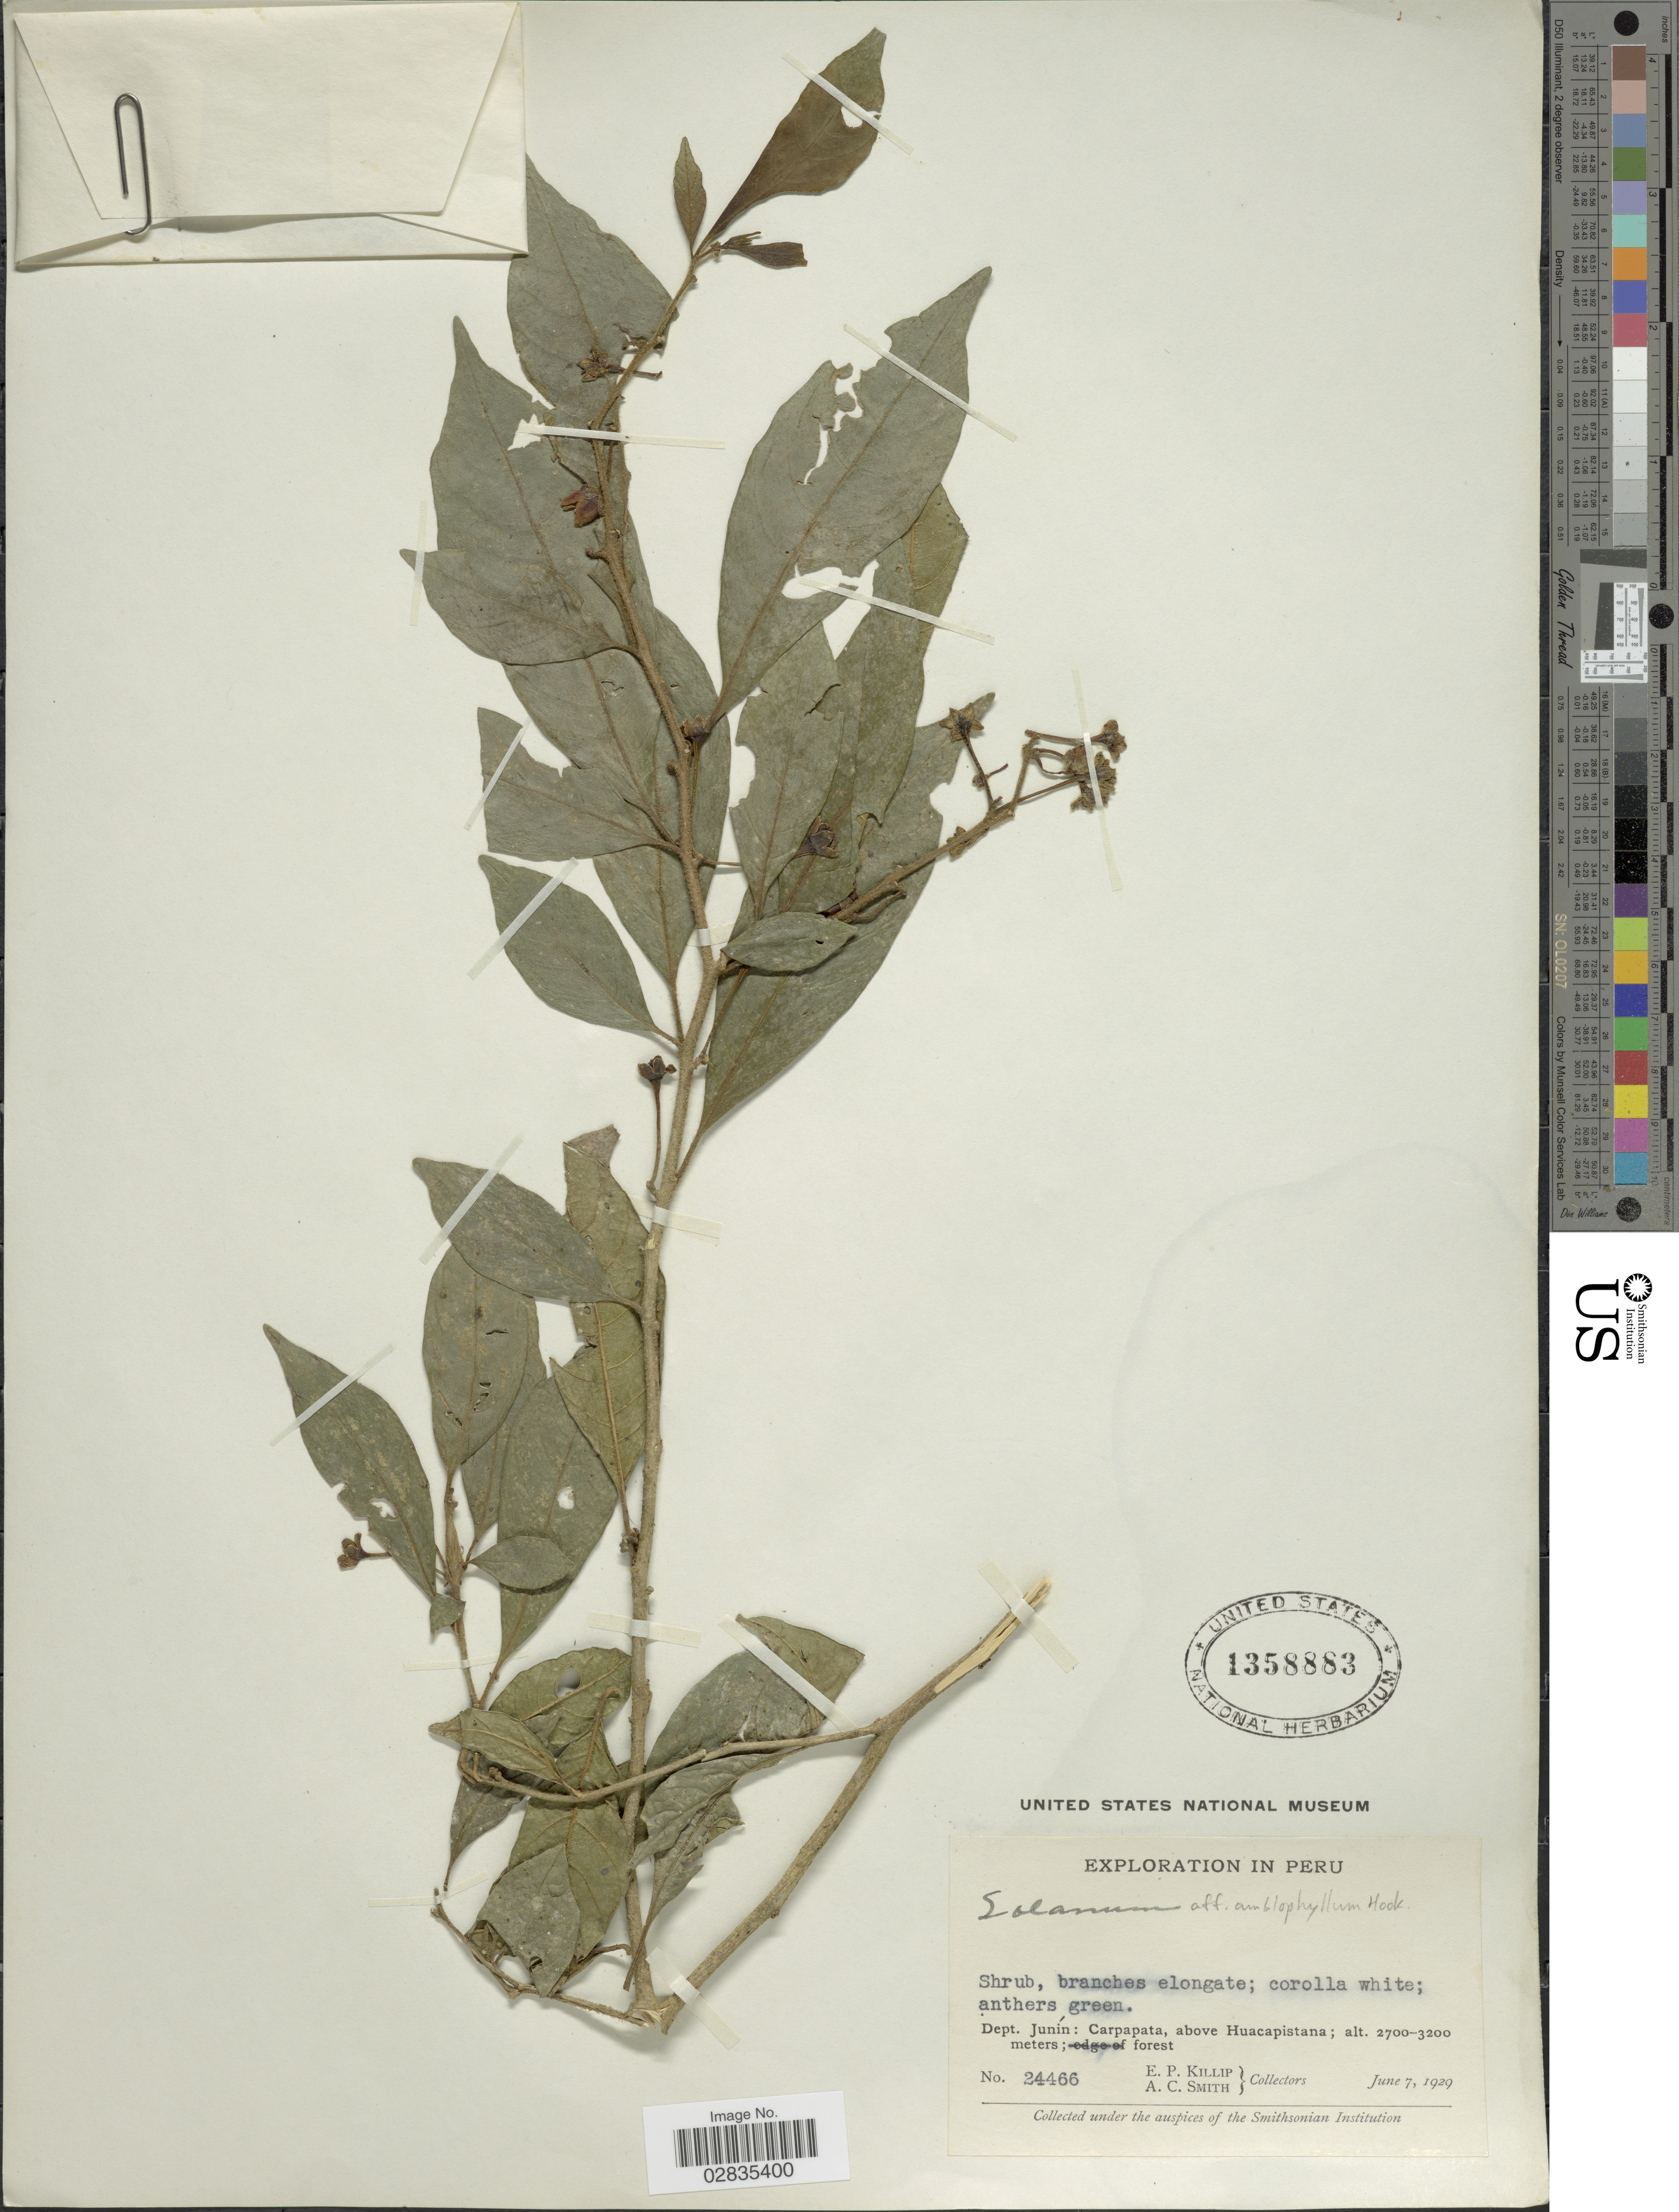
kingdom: Plantae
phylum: Tracheophyta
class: Magnoliopsida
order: Solanales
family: Solanaceae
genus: Solanum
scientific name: Solanum amblophyllum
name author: Benth.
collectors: E. P. Killip & A. C. Smith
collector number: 24466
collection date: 1929-06-07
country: Peru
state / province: Junín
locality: Dept. Junín: Carpapata, above Huacapistana.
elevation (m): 2700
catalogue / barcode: US 1358883